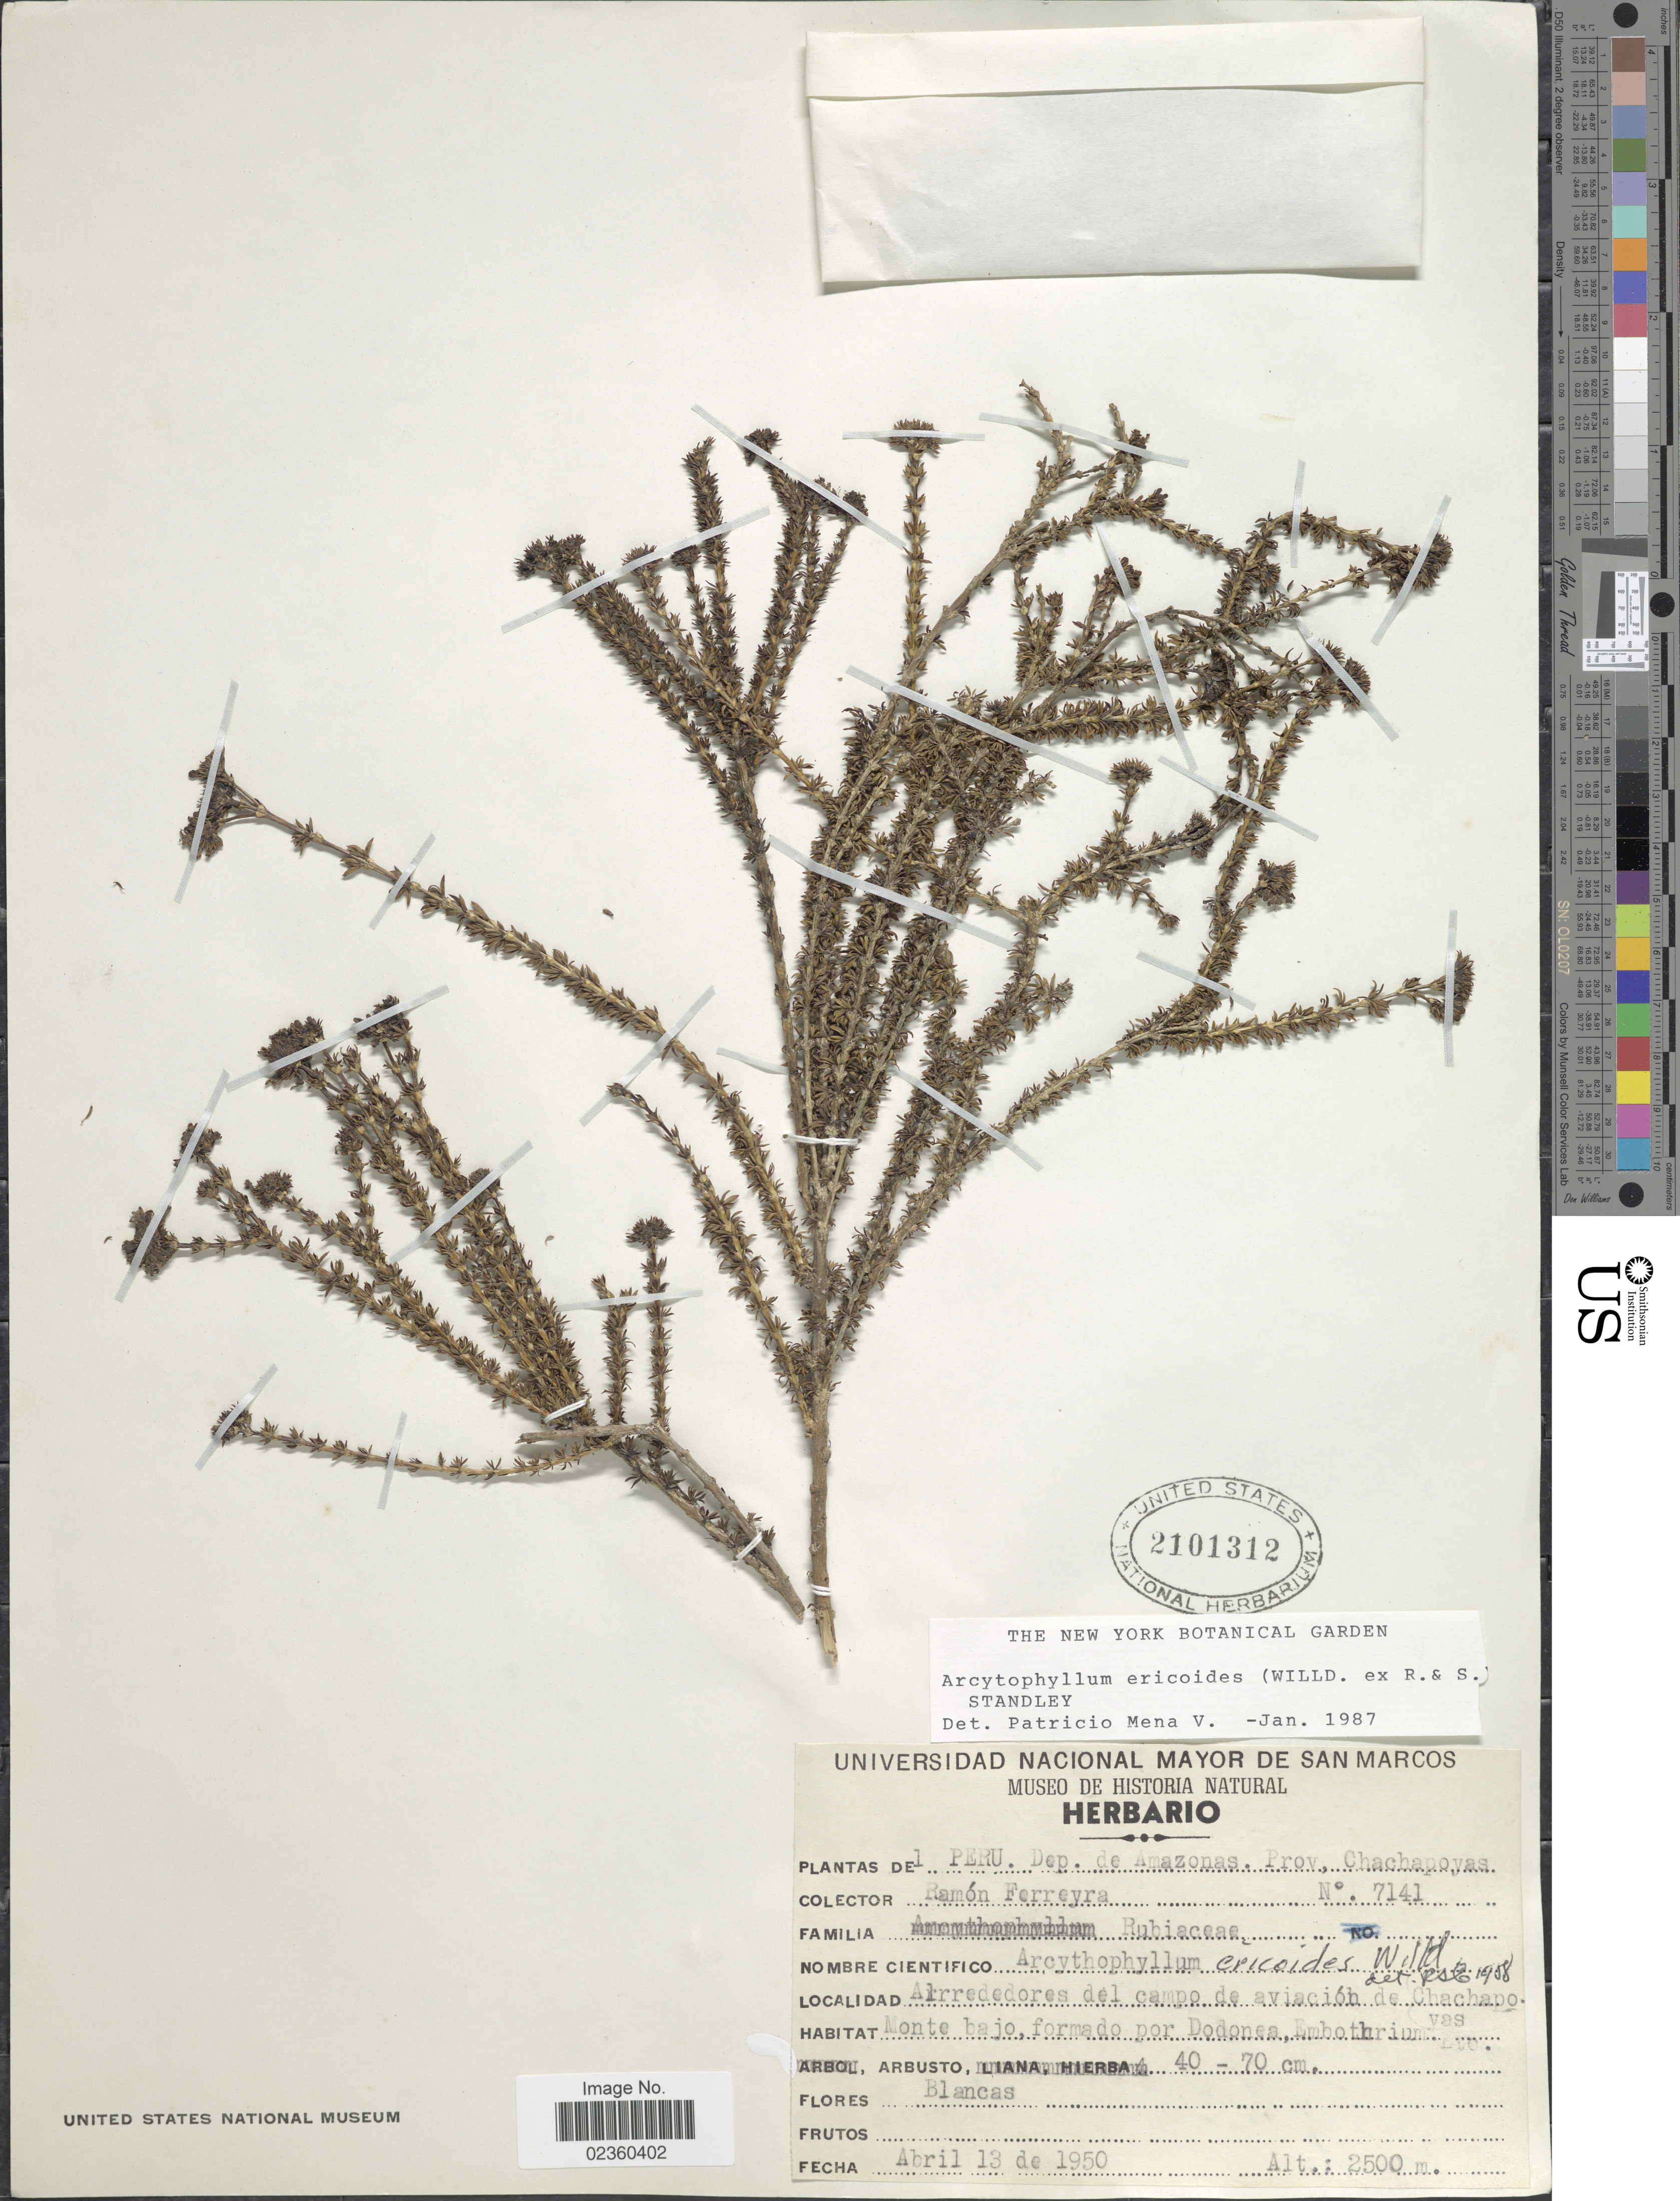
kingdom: Plantae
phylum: Tracheophyta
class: Magnoliopsida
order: Gentianales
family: Rubiaceae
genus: Arcytophyllum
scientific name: Arcytophyllum ericoides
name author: (Willd. ex Roem. & Schult.) Standl.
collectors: R. A. Ferreyra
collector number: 7141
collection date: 1950-04-13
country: Peru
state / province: Amazonas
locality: Dep de Amazonas, Prov. Chachapoyas, Alrededores del campo de aviación de Chachapoyas, Monte bajo, formado por Dodonea, Embothrium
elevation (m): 2500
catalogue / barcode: US 2101312